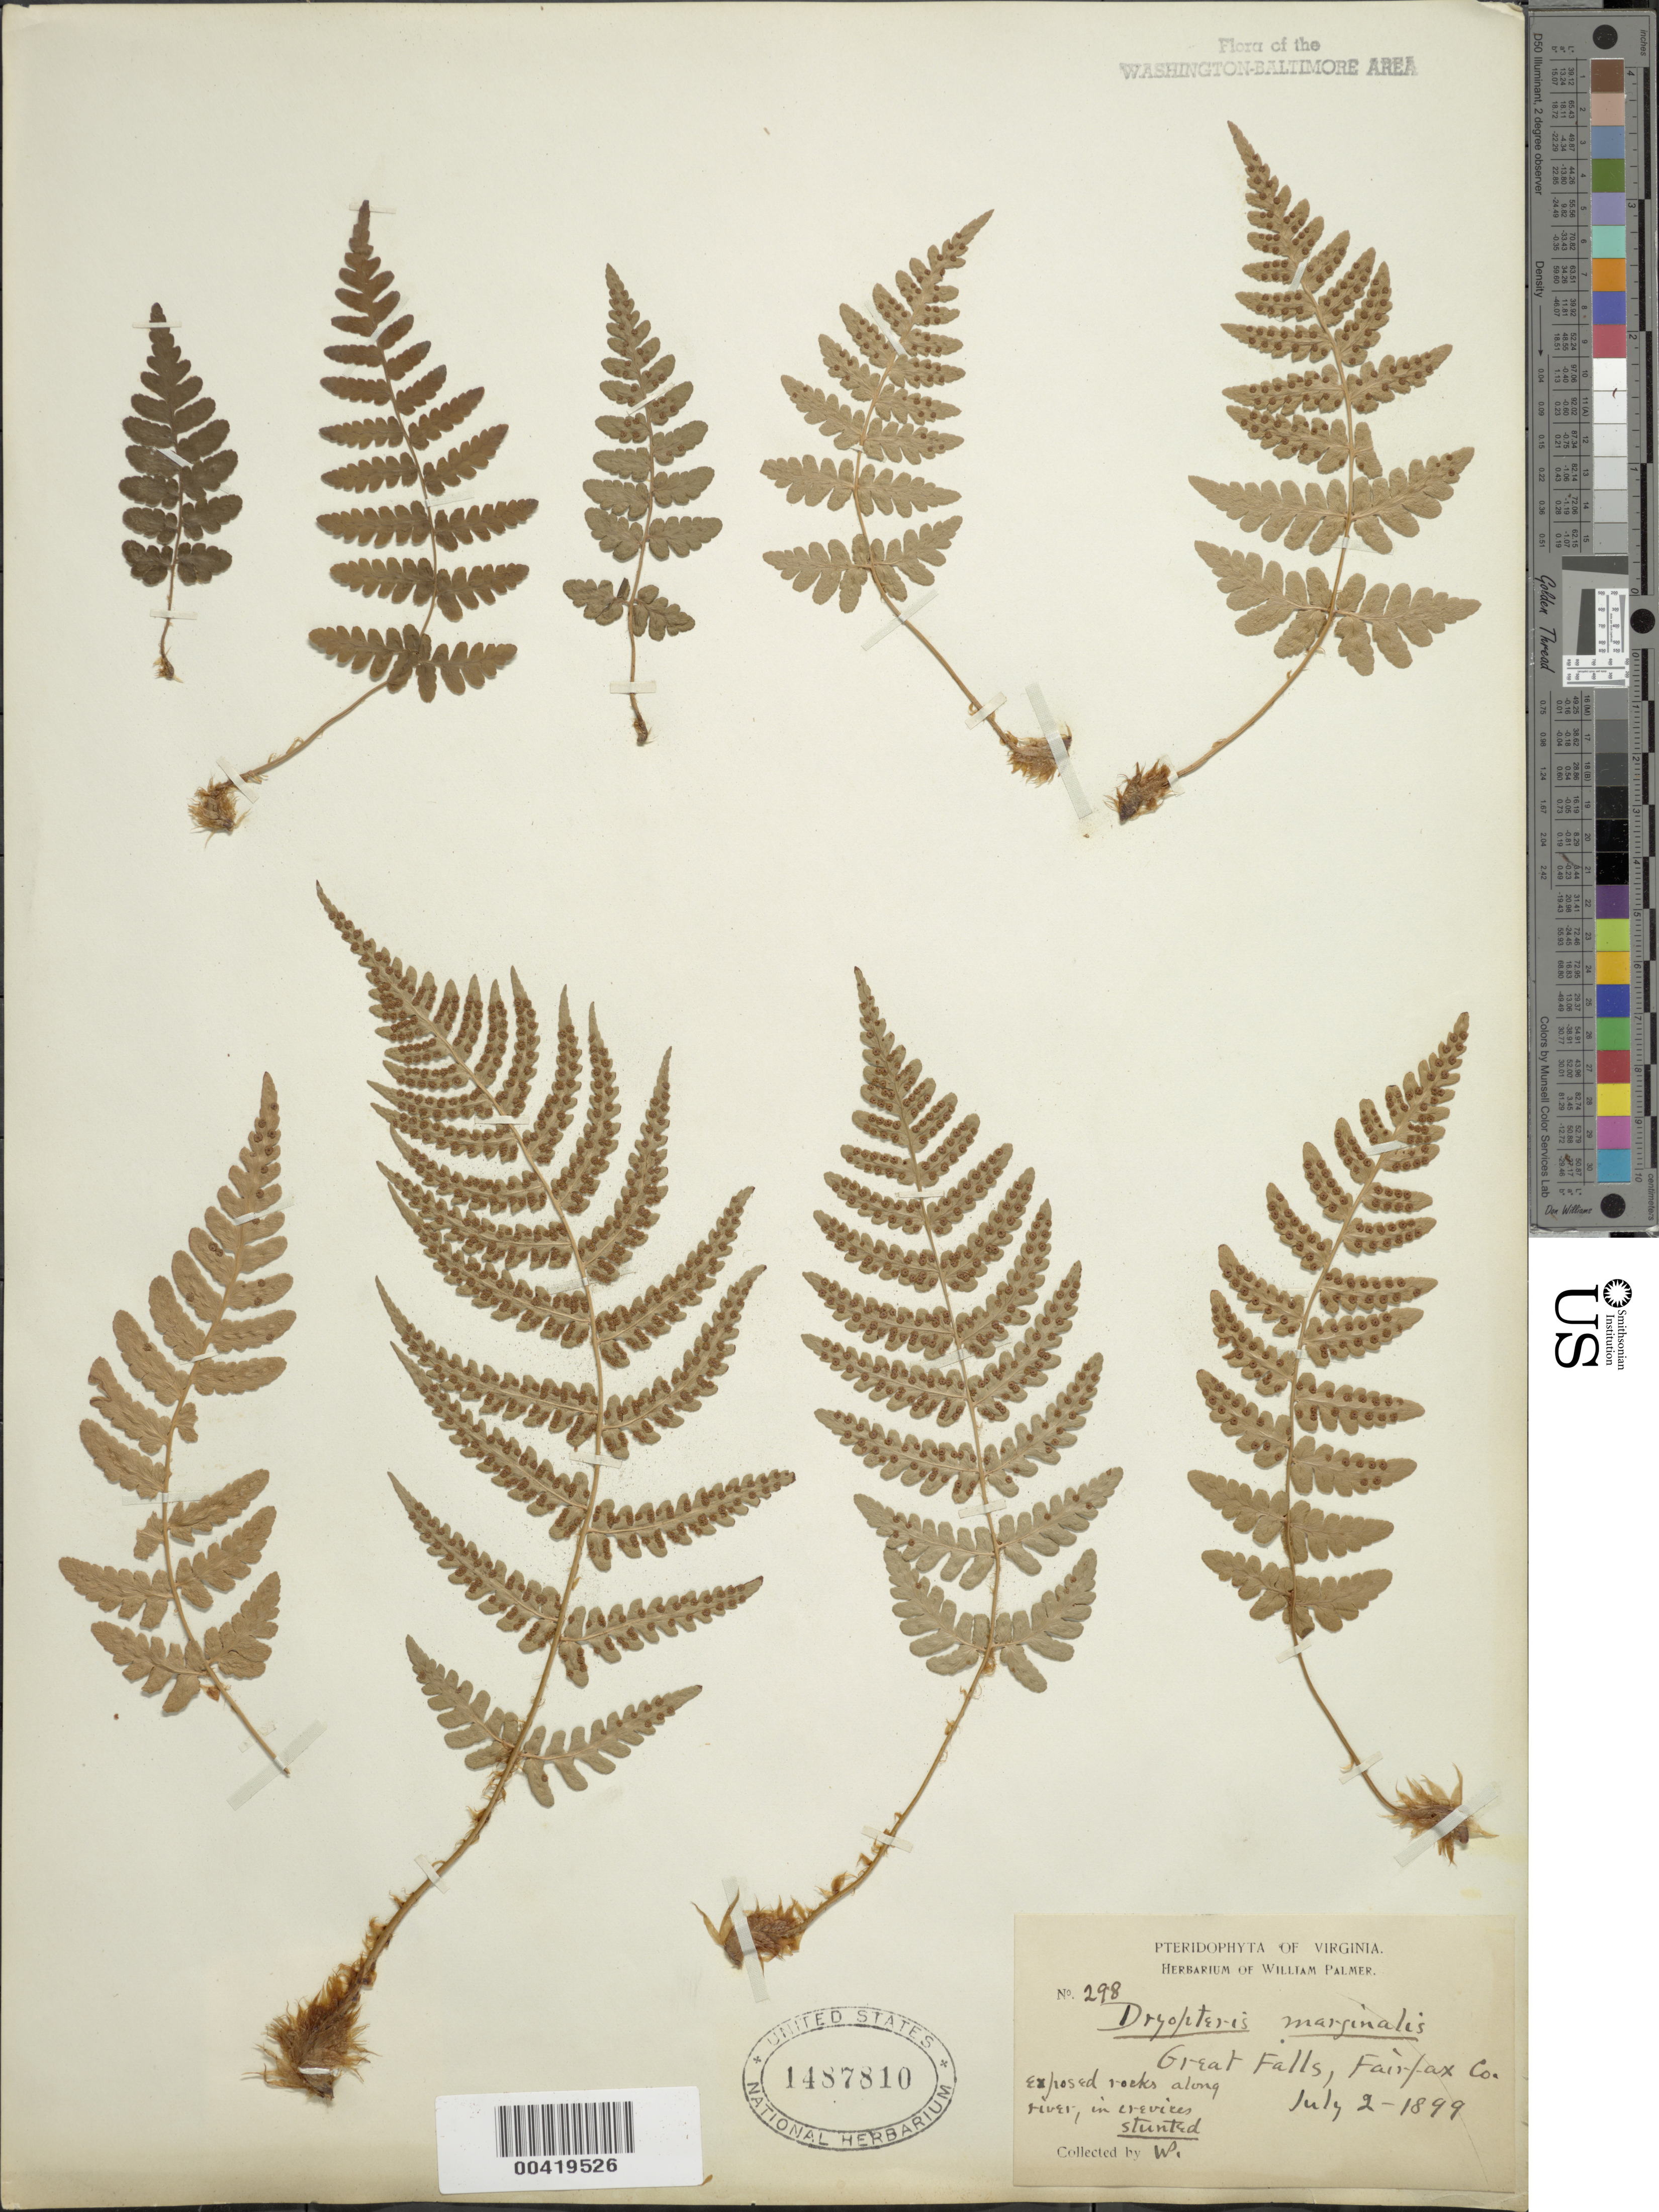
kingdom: Plantae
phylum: Tracheophyta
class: Polypodiopsida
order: Polypodiales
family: Dryopteridaceae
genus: Dryopteris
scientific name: Dryopteris marginalis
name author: (L.) A. Gray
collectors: W. Palmer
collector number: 298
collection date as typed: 02 Jul 1899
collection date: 1899-07-02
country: United States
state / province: Virginia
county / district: Fairfax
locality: Great Falls C. and O. Canal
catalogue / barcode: US 1487810